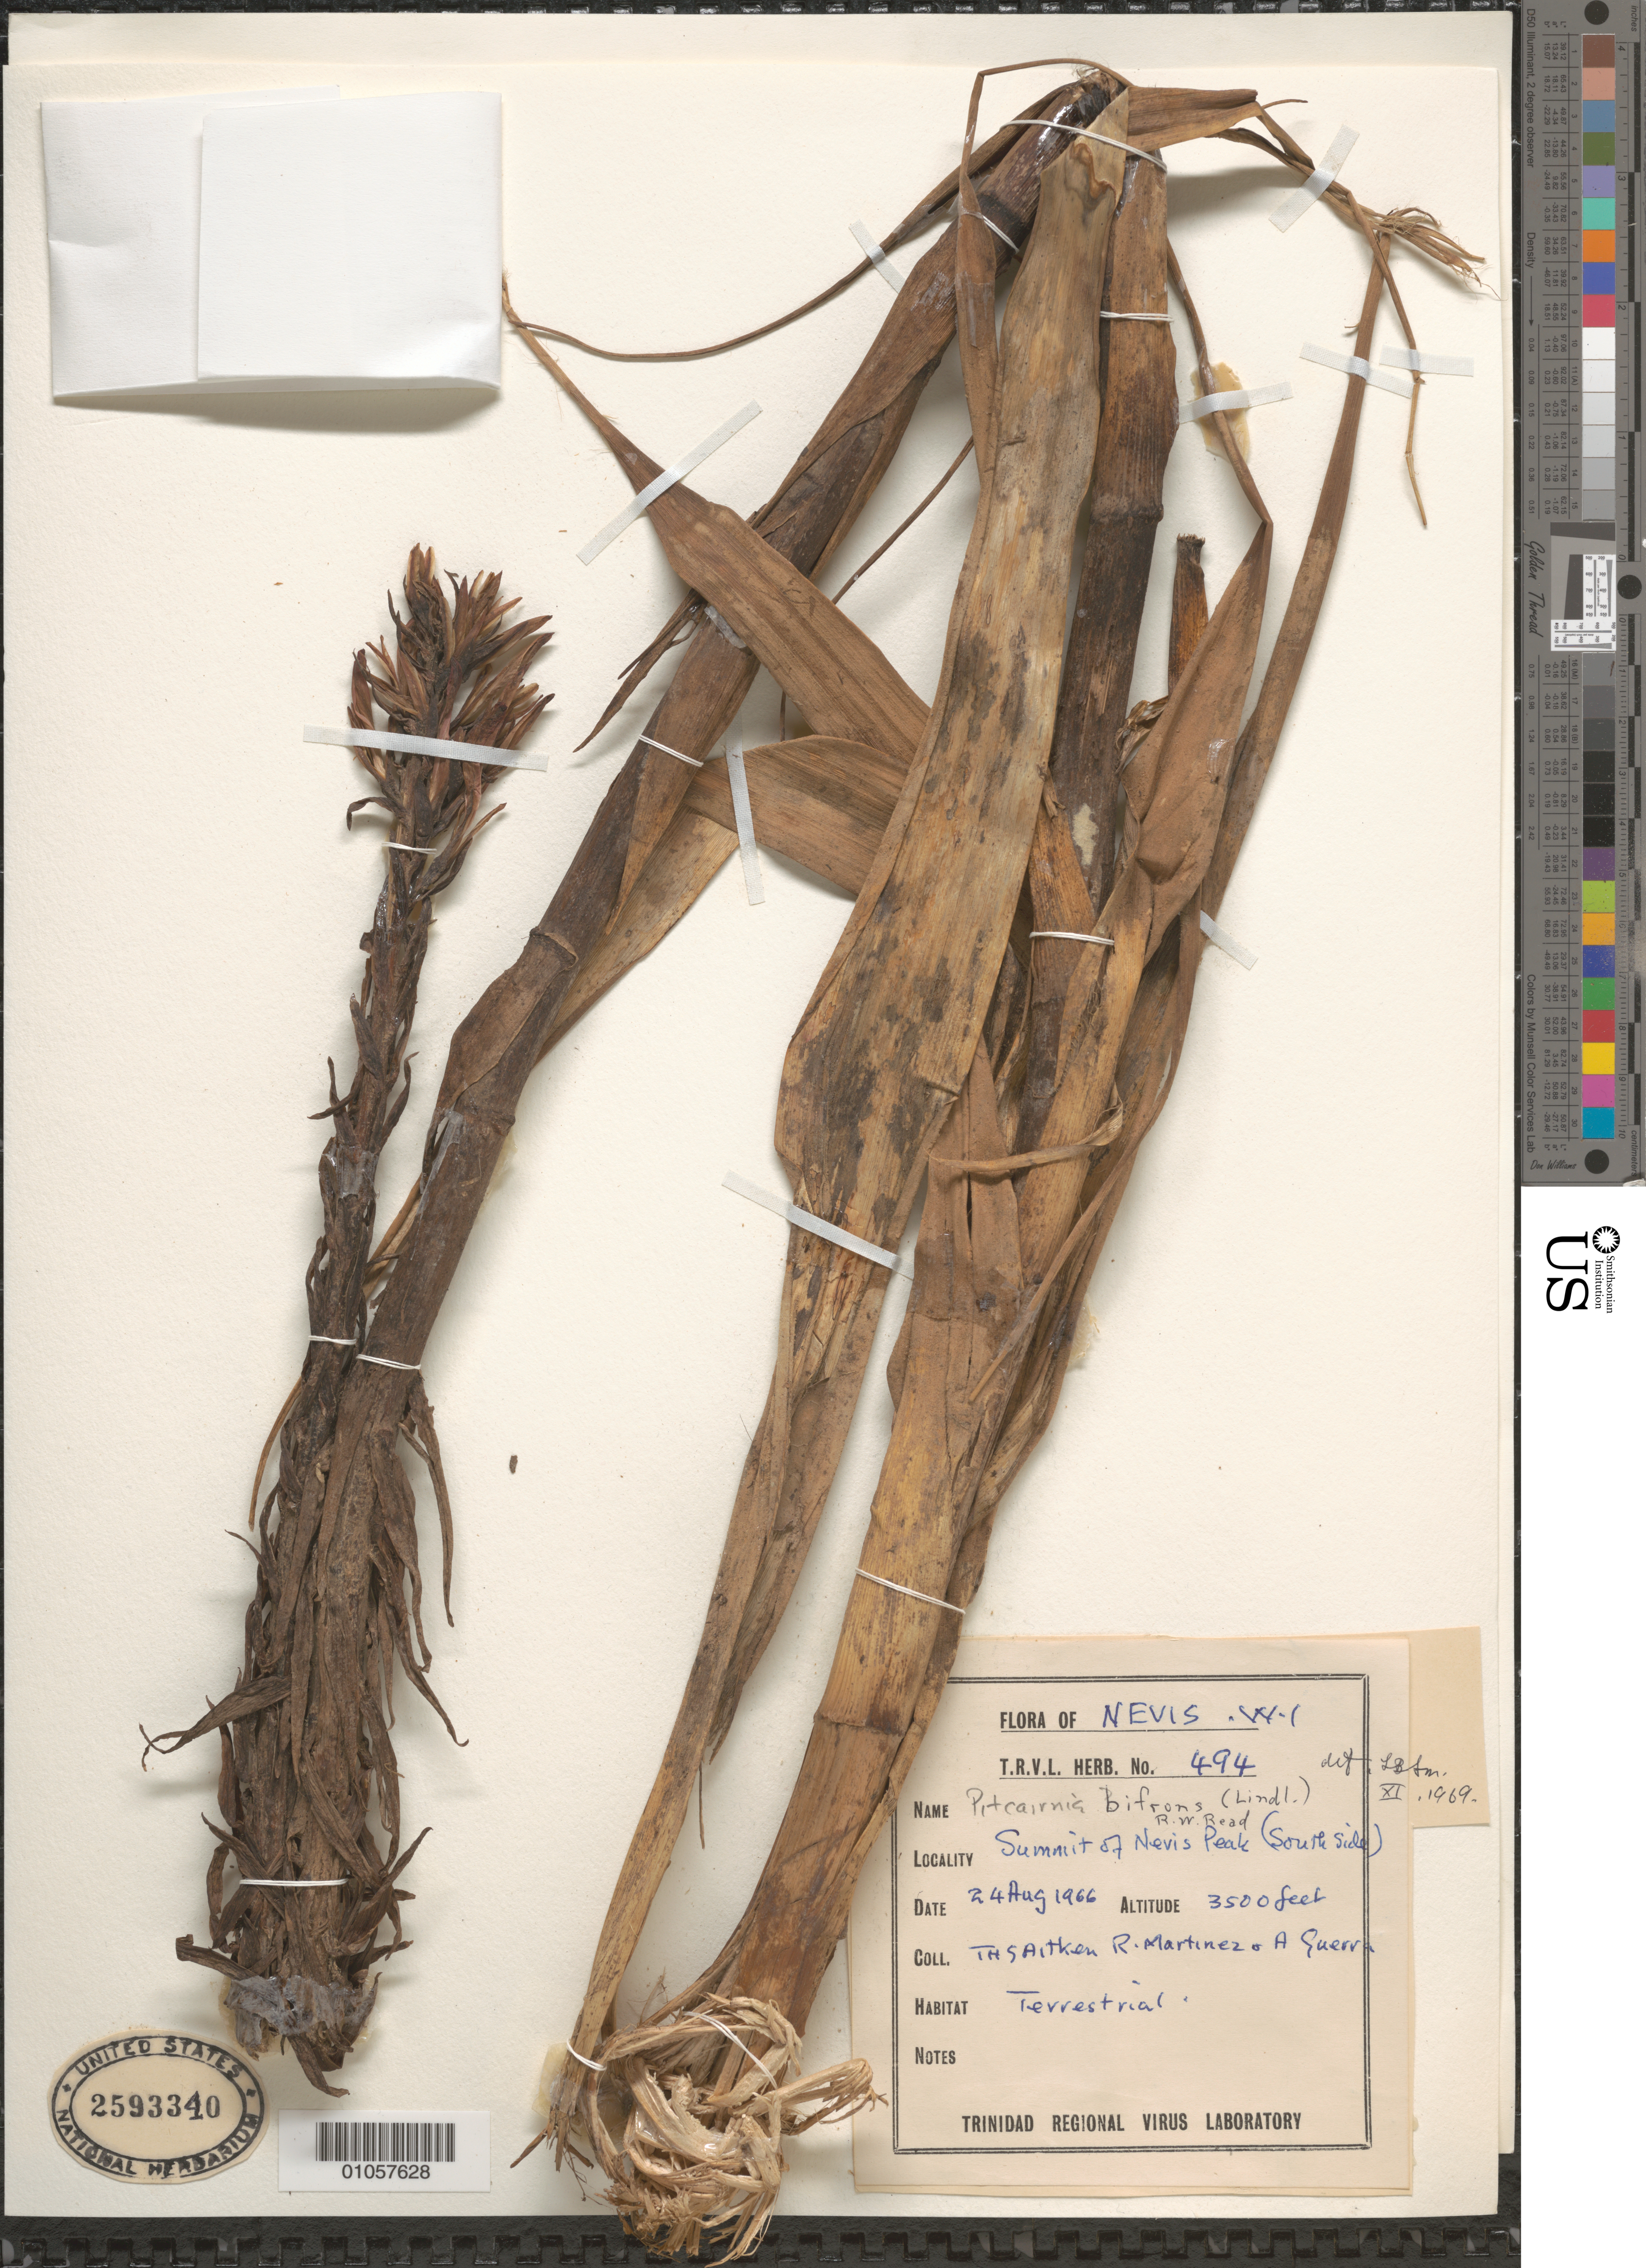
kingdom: Plantae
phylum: Tracheophyta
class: Liliopsida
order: Poales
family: Bromeliaceae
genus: Pitcairnia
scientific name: Pitcairnia bifrons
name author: (Lindl.) Read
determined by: Read, Robert W., (US), NMNH (UNITED STATES)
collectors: T. Aitken, R. Martinez & A. Guerra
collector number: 494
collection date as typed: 24 Aug 1966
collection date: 1966-08-24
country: St. Christopher-Nevis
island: Nevis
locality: Nevis Peak, summit, south side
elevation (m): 1067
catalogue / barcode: US 2593340